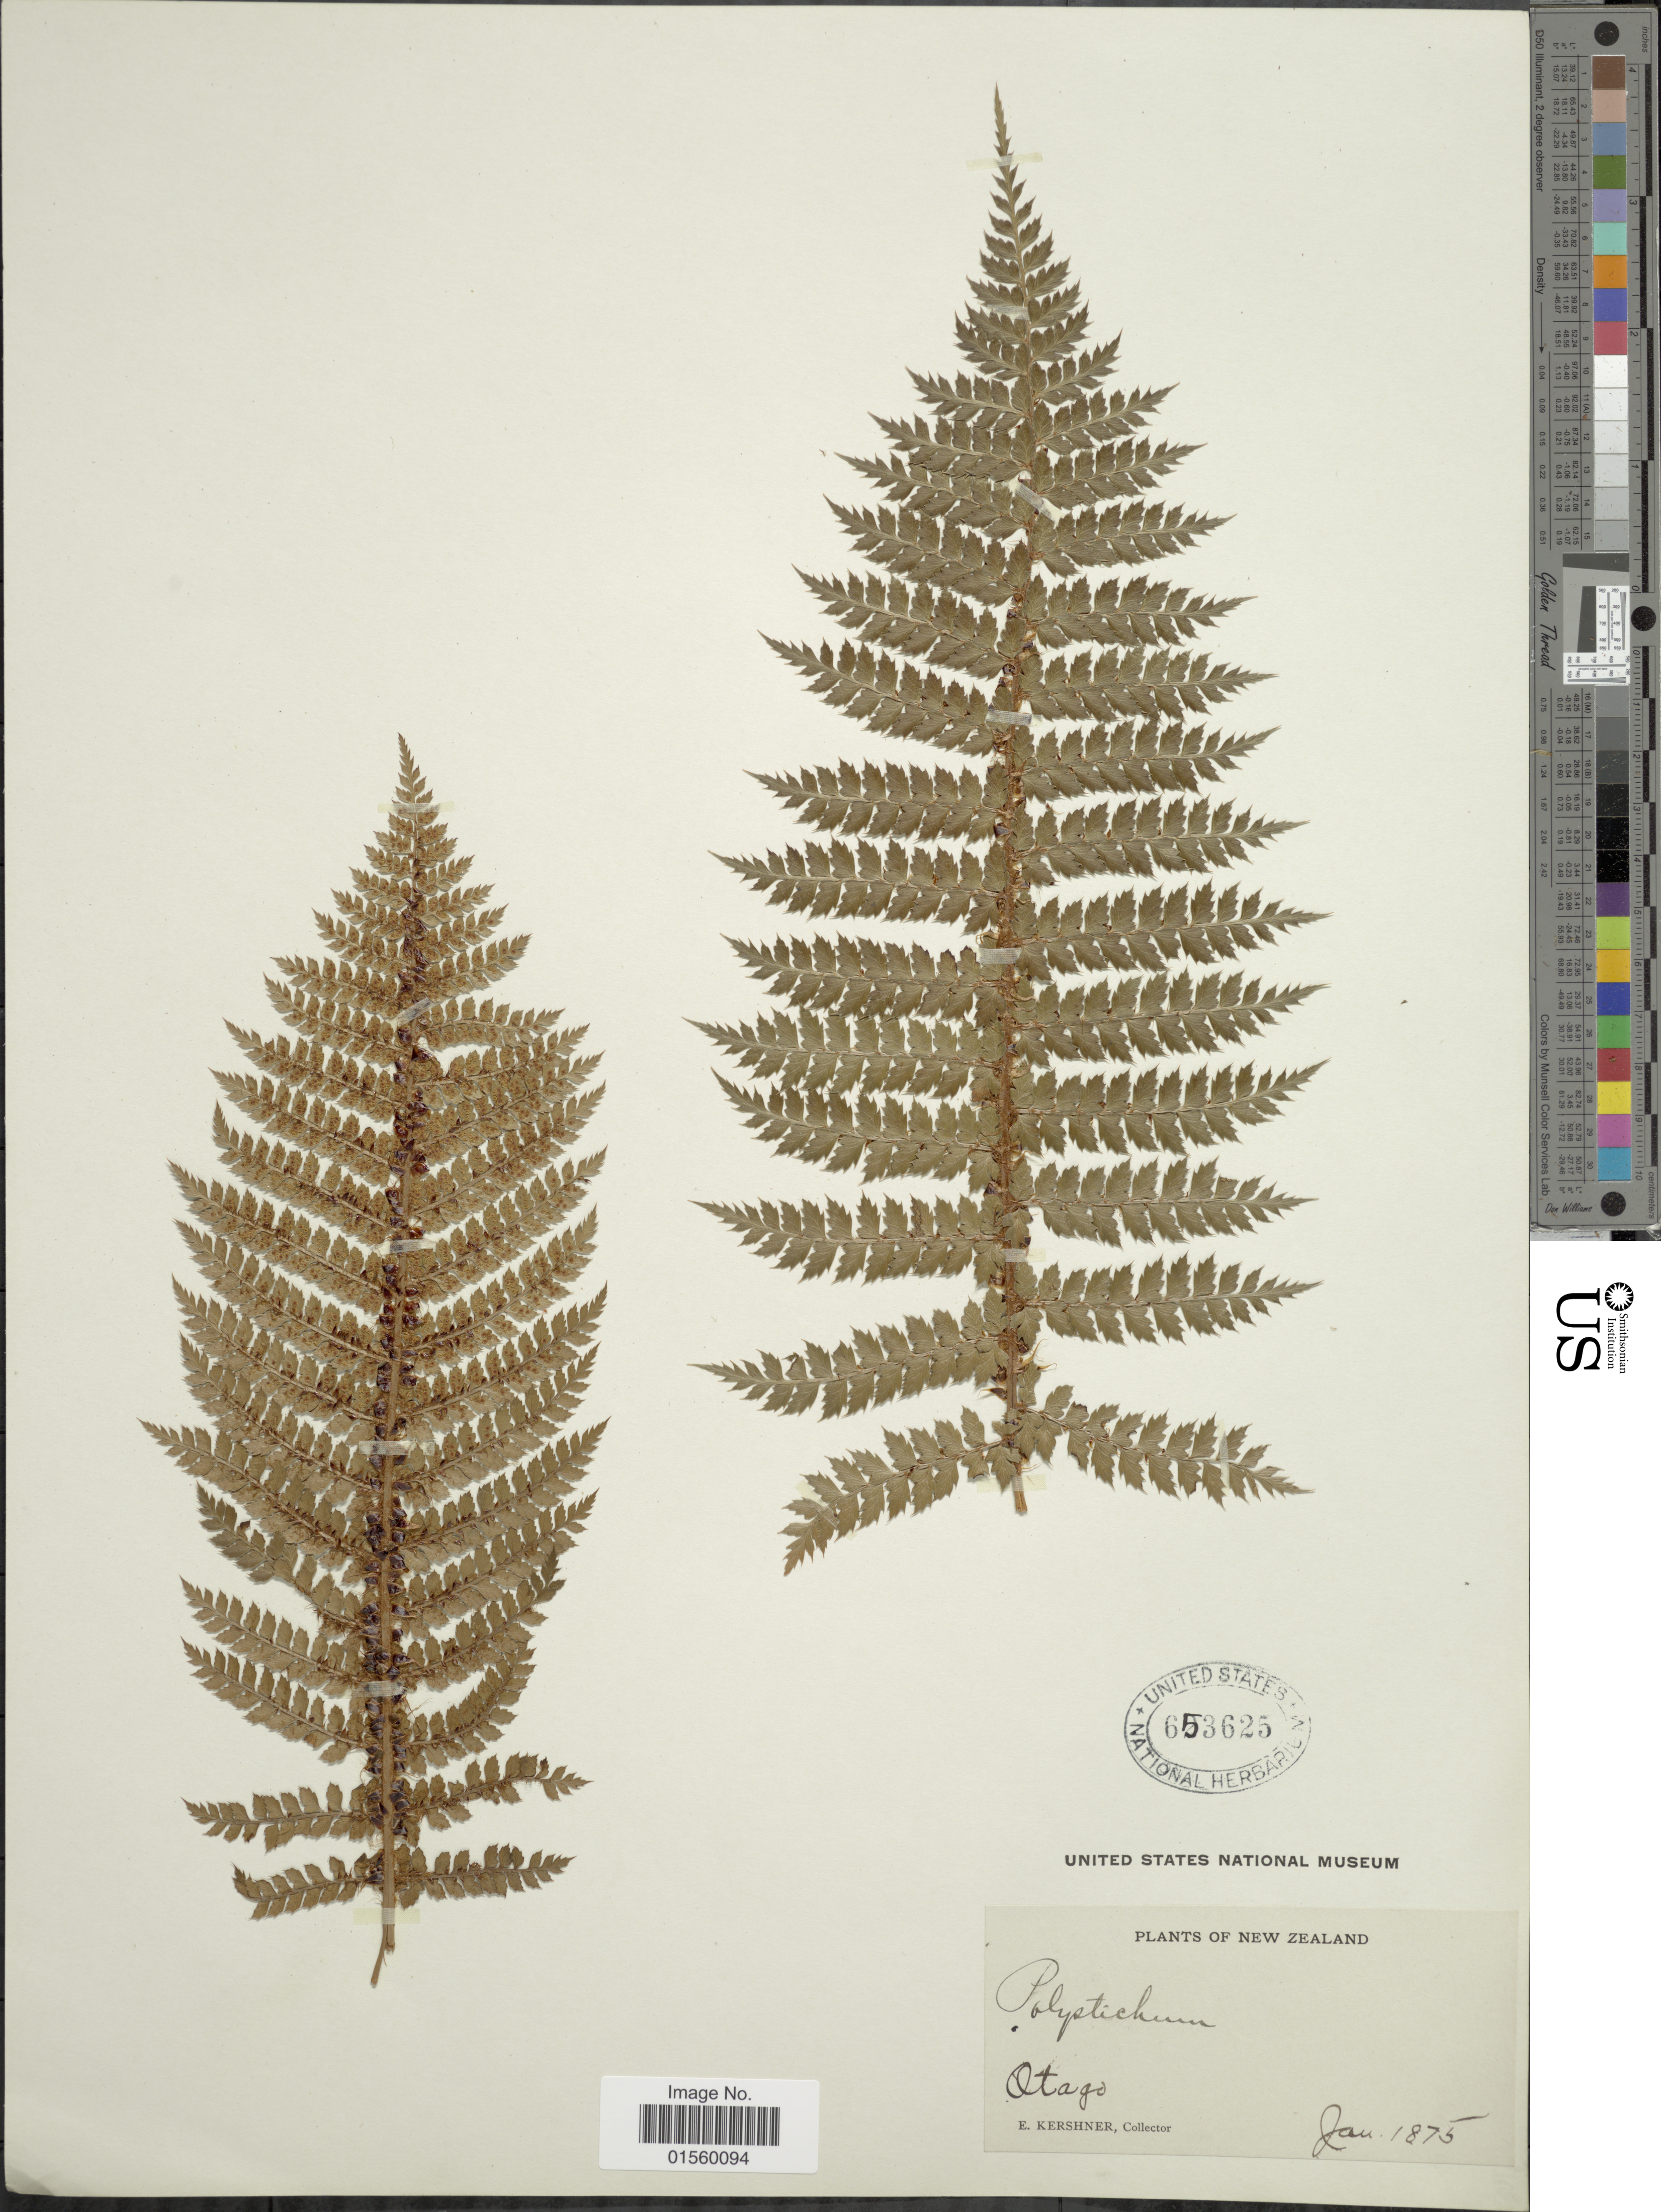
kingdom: Plantae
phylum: Tracheophyta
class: Polypodiopsida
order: Polypodiales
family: Dryopteridaceae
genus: Polystichum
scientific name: Polystichum vestitum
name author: (Sw.) C. Presl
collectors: E. Kershner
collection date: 1875-01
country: New Zealand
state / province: Otago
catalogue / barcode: US 653625